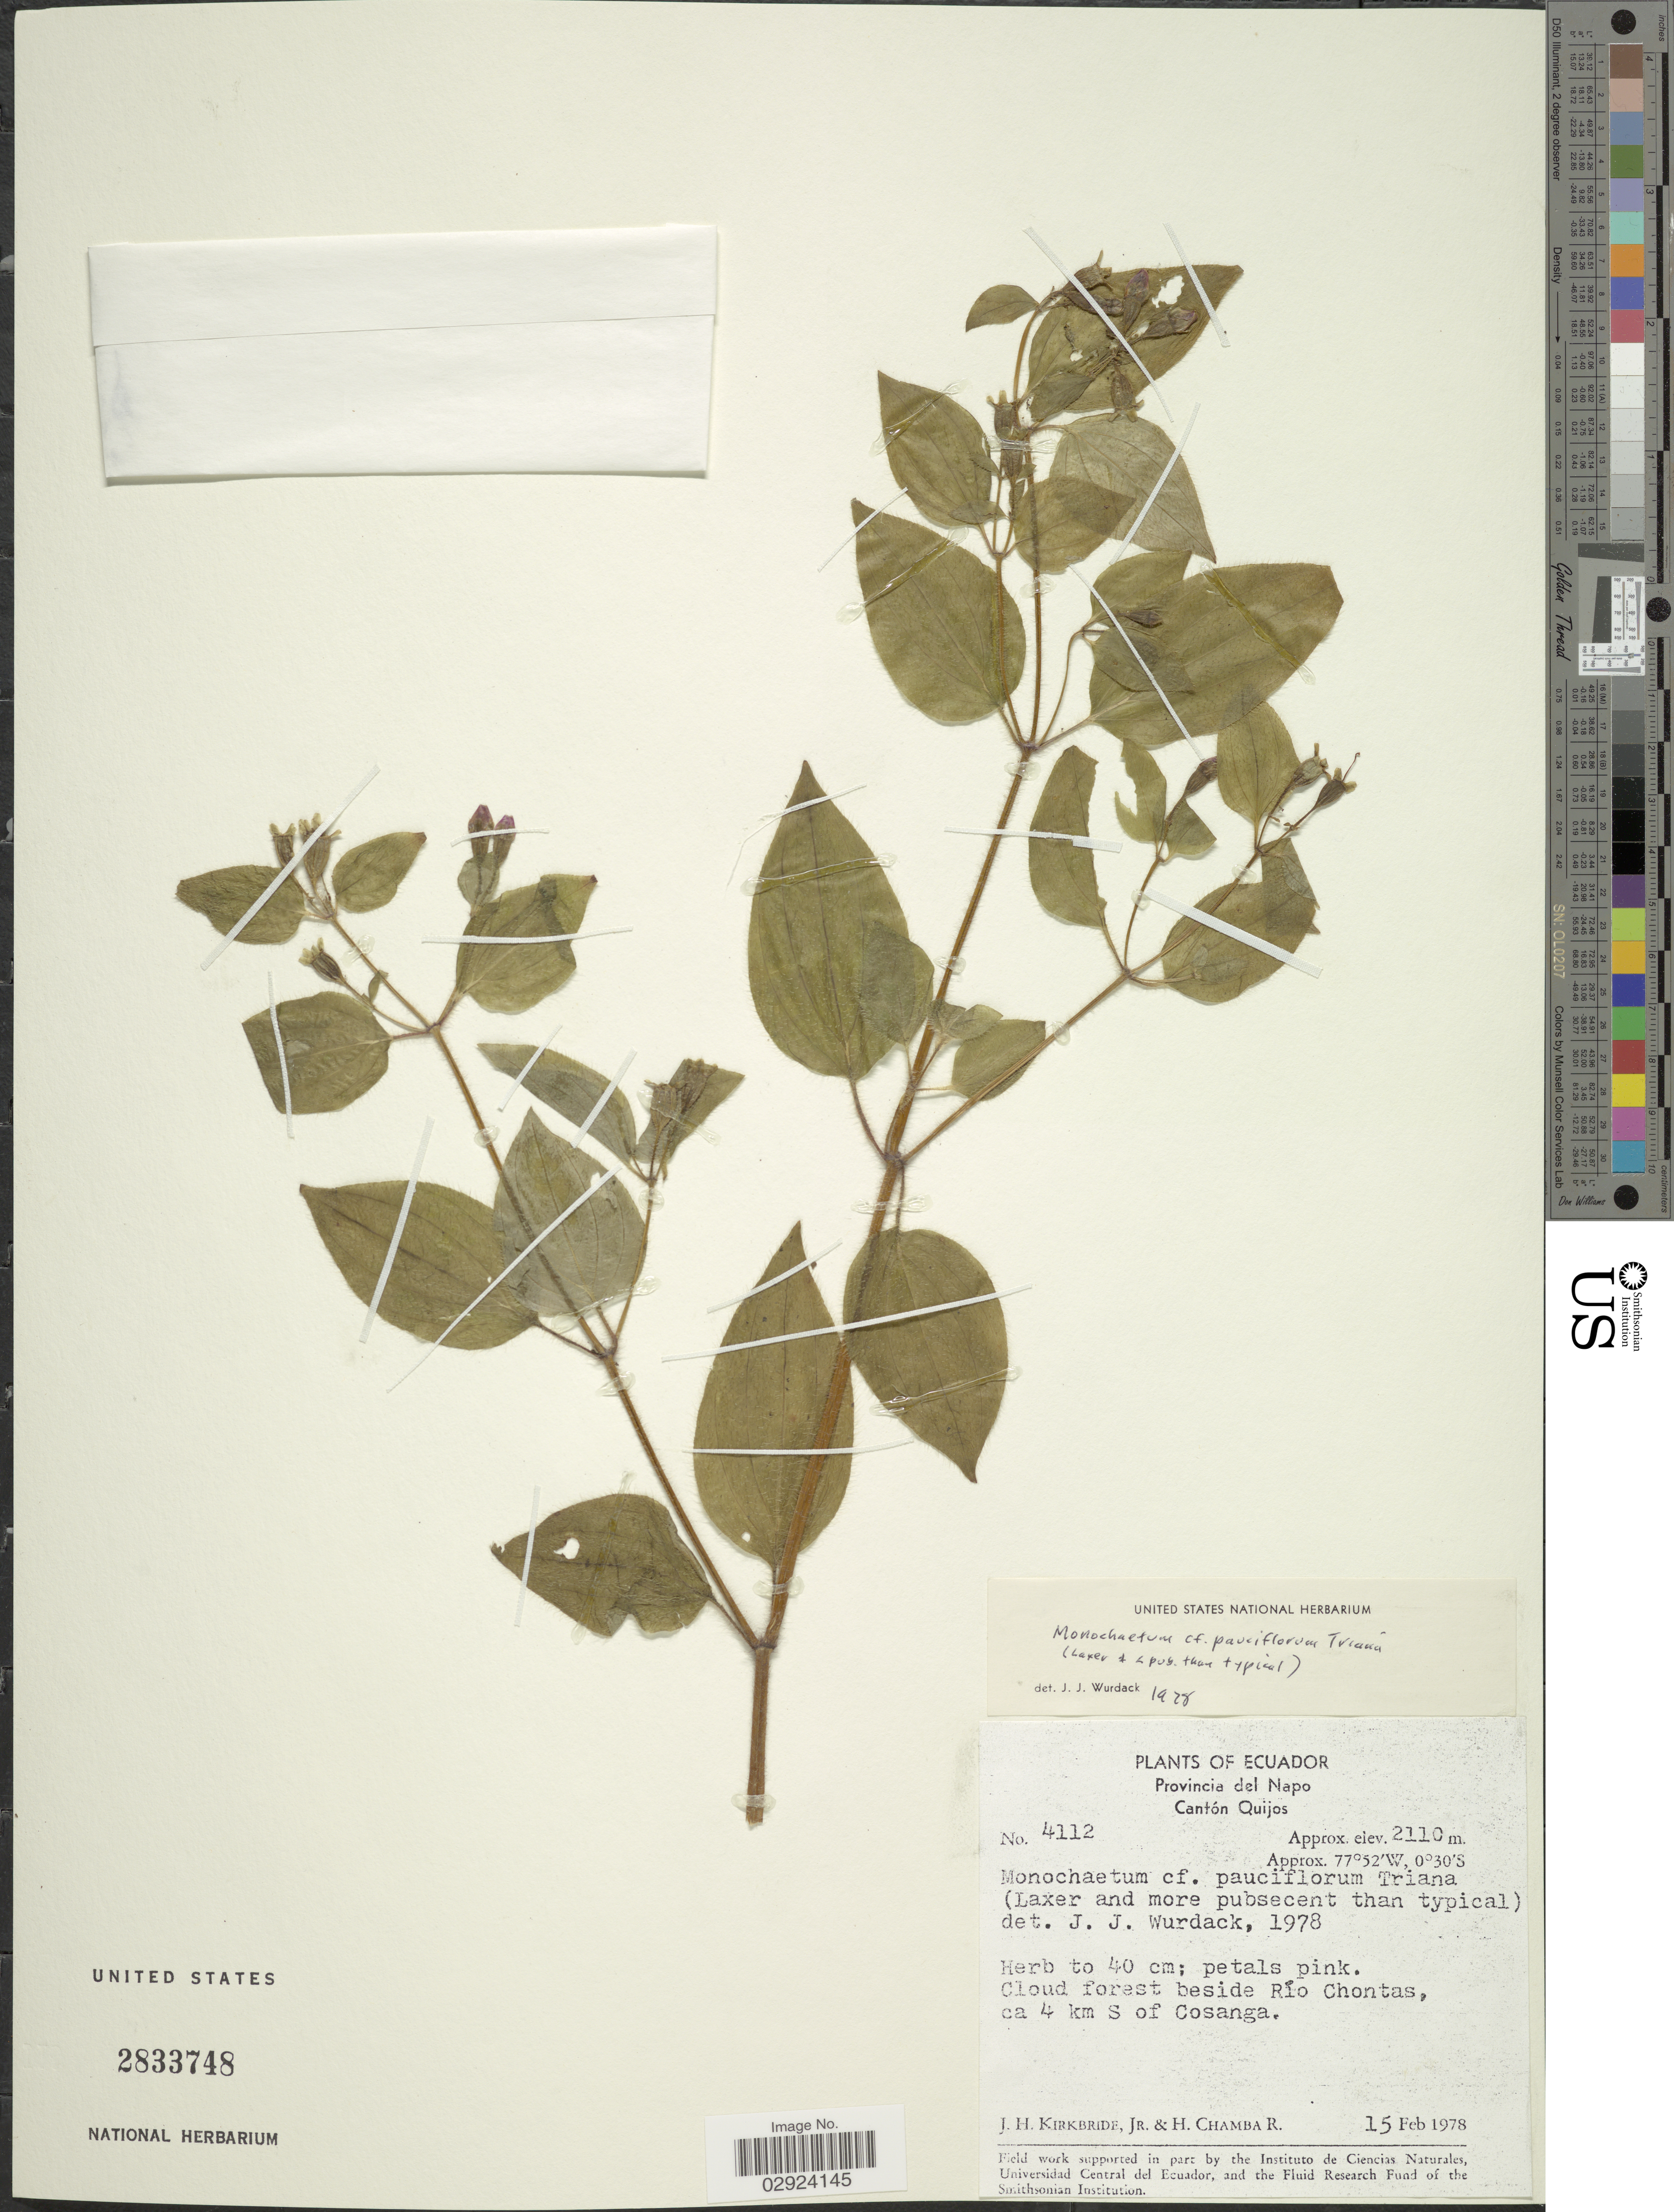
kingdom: Plantae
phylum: Tracheophyta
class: Magnoliopsida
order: Myrtales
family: Melastomataceae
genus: Monochaetum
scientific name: Monochaetum pauciflorum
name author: Triana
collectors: J. H. Kirkbride & H. Chamba R.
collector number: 4112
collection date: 1978-02-15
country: Ecuador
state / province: Napo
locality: Provincia del Napo, Cantón Quijos, Cloud forest beside Río Chontas, ca 4 km S of Cosanga.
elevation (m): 2110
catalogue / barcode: US 2833748